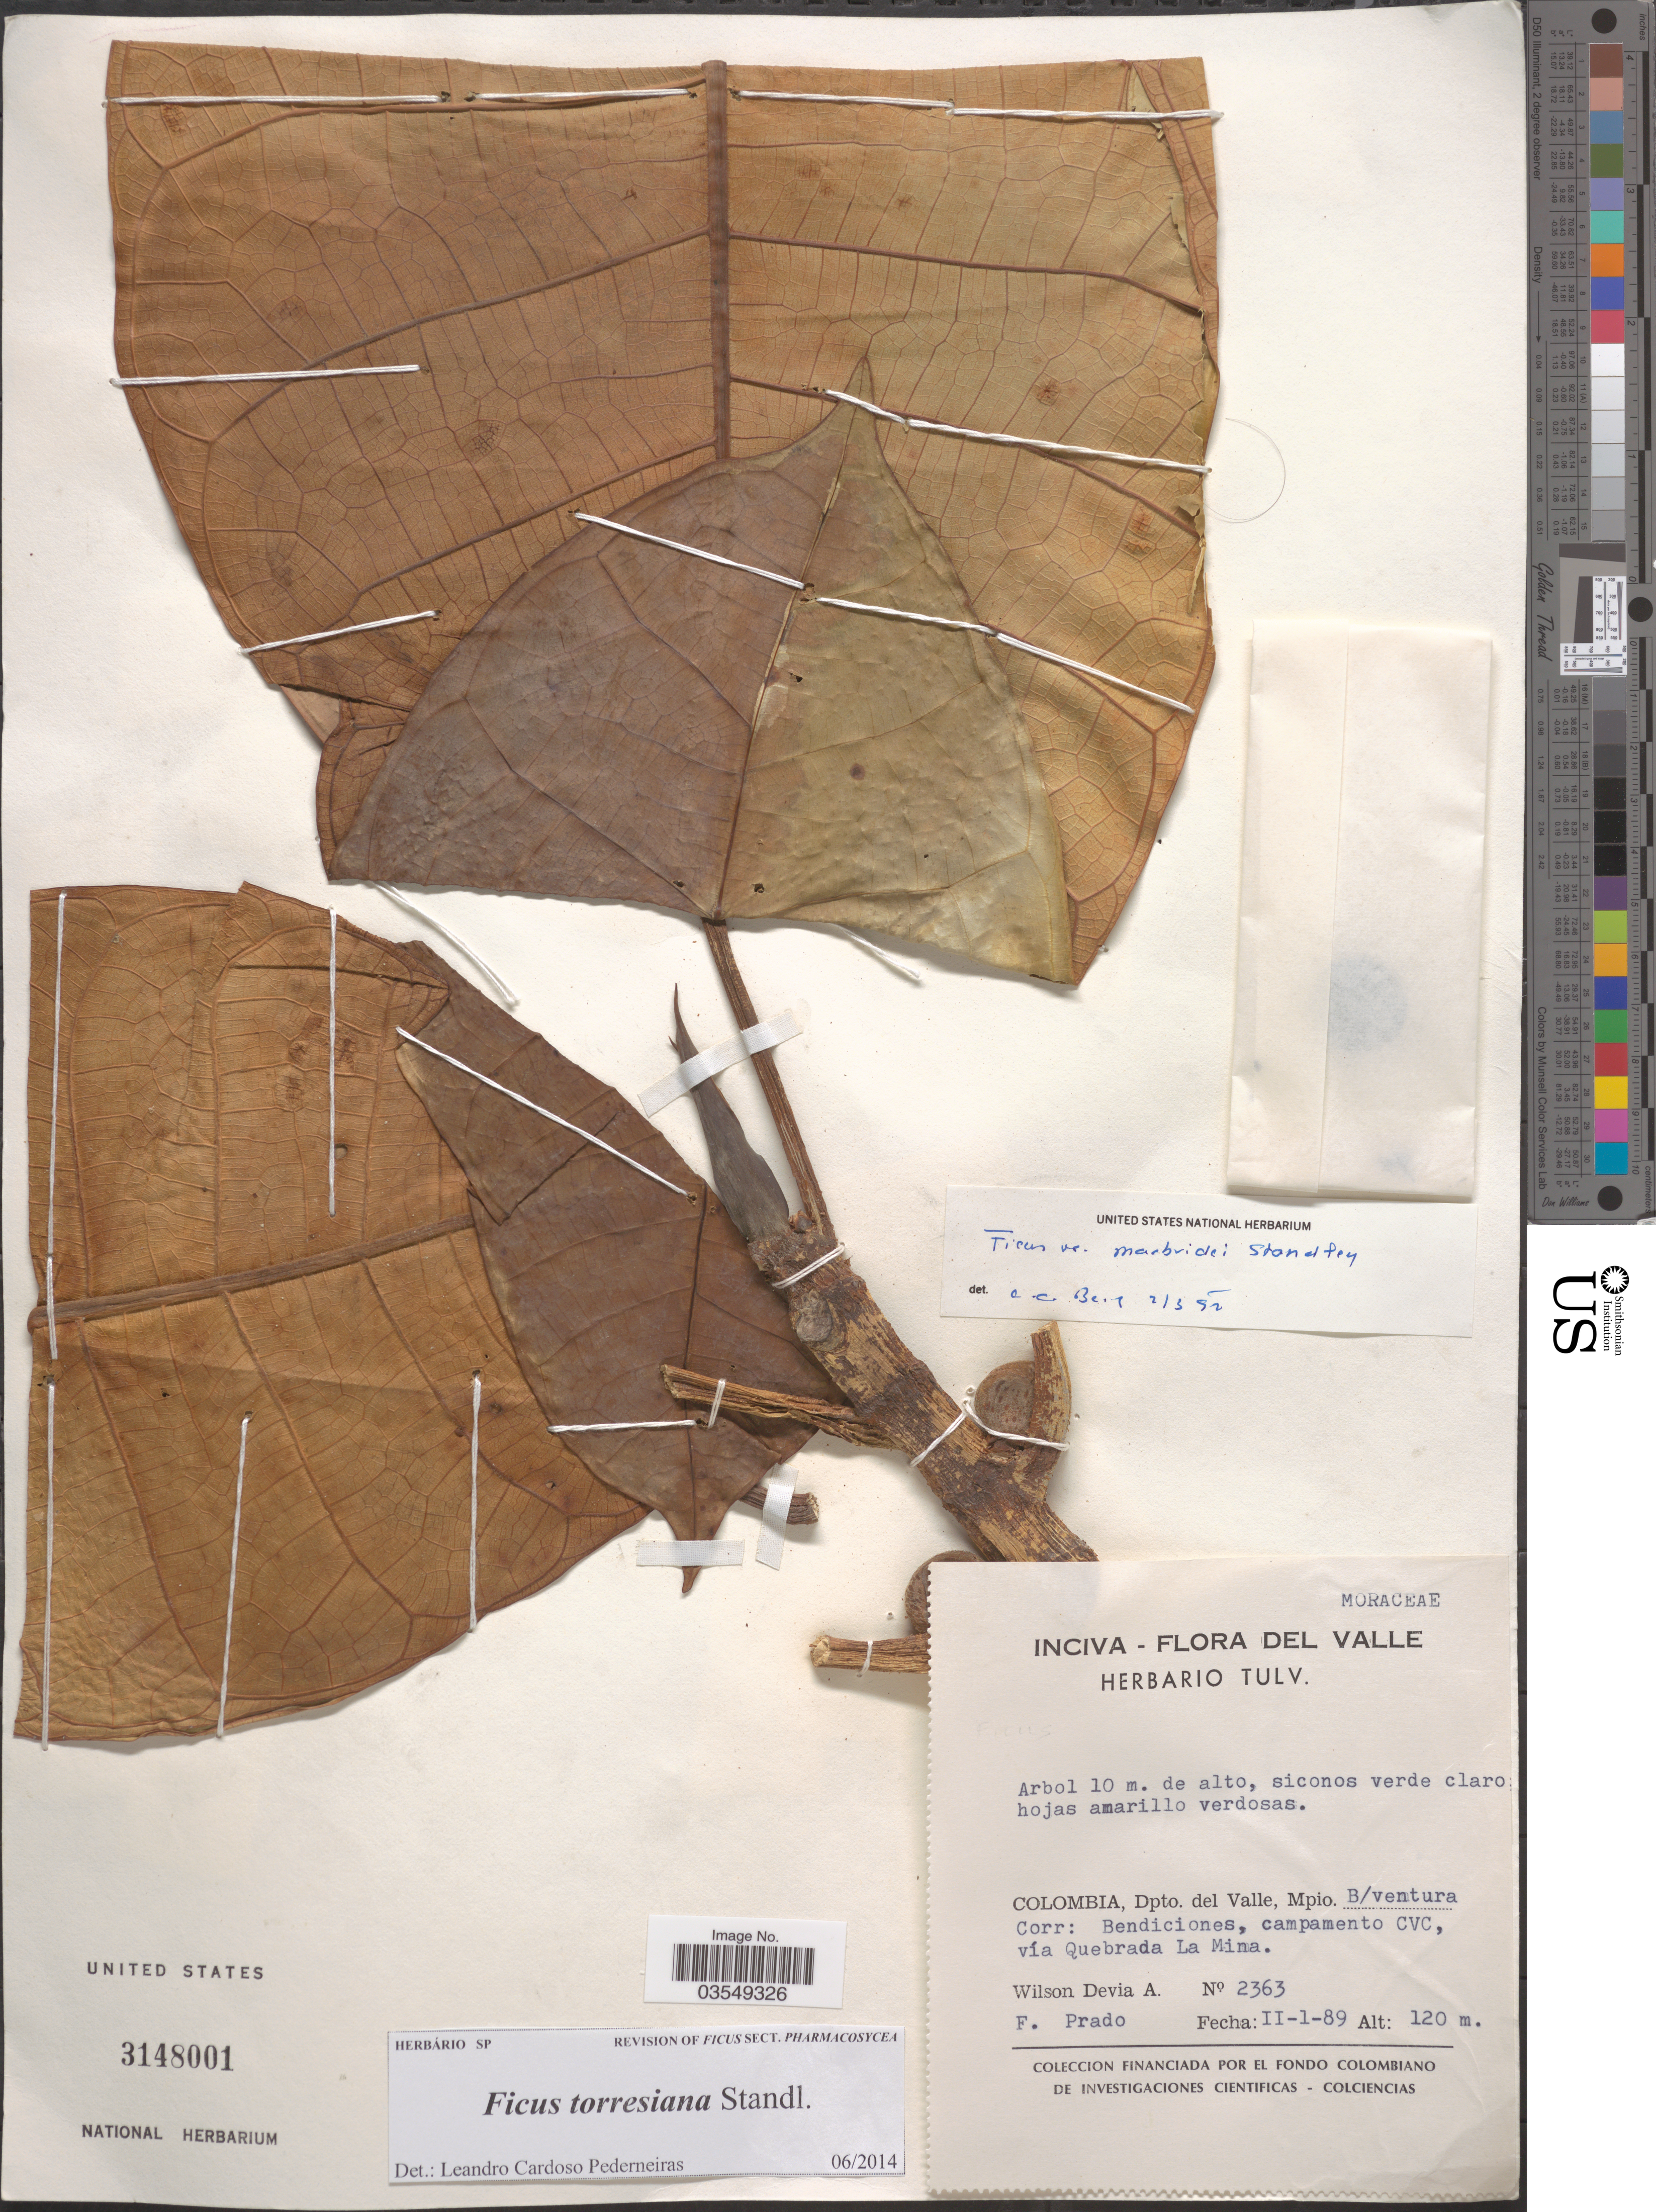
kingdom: Plantae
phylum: Tracheophyta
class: Magnoliopsida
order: Rosales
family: Moraceae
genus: Ficus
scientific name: Ficus torresiana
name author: Standl.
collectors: W. Devia A. & F. Prado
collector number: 2363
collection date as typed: Transcribed d/m/y: 1/2/89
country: Colombia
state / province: Valle del Cauca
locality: Dpto. del Valle, Mpio. B/ventura Corr: Bendiciones, campamento CVC, vía Quebrada La Mina.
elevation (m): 120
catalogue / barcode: US 3148001